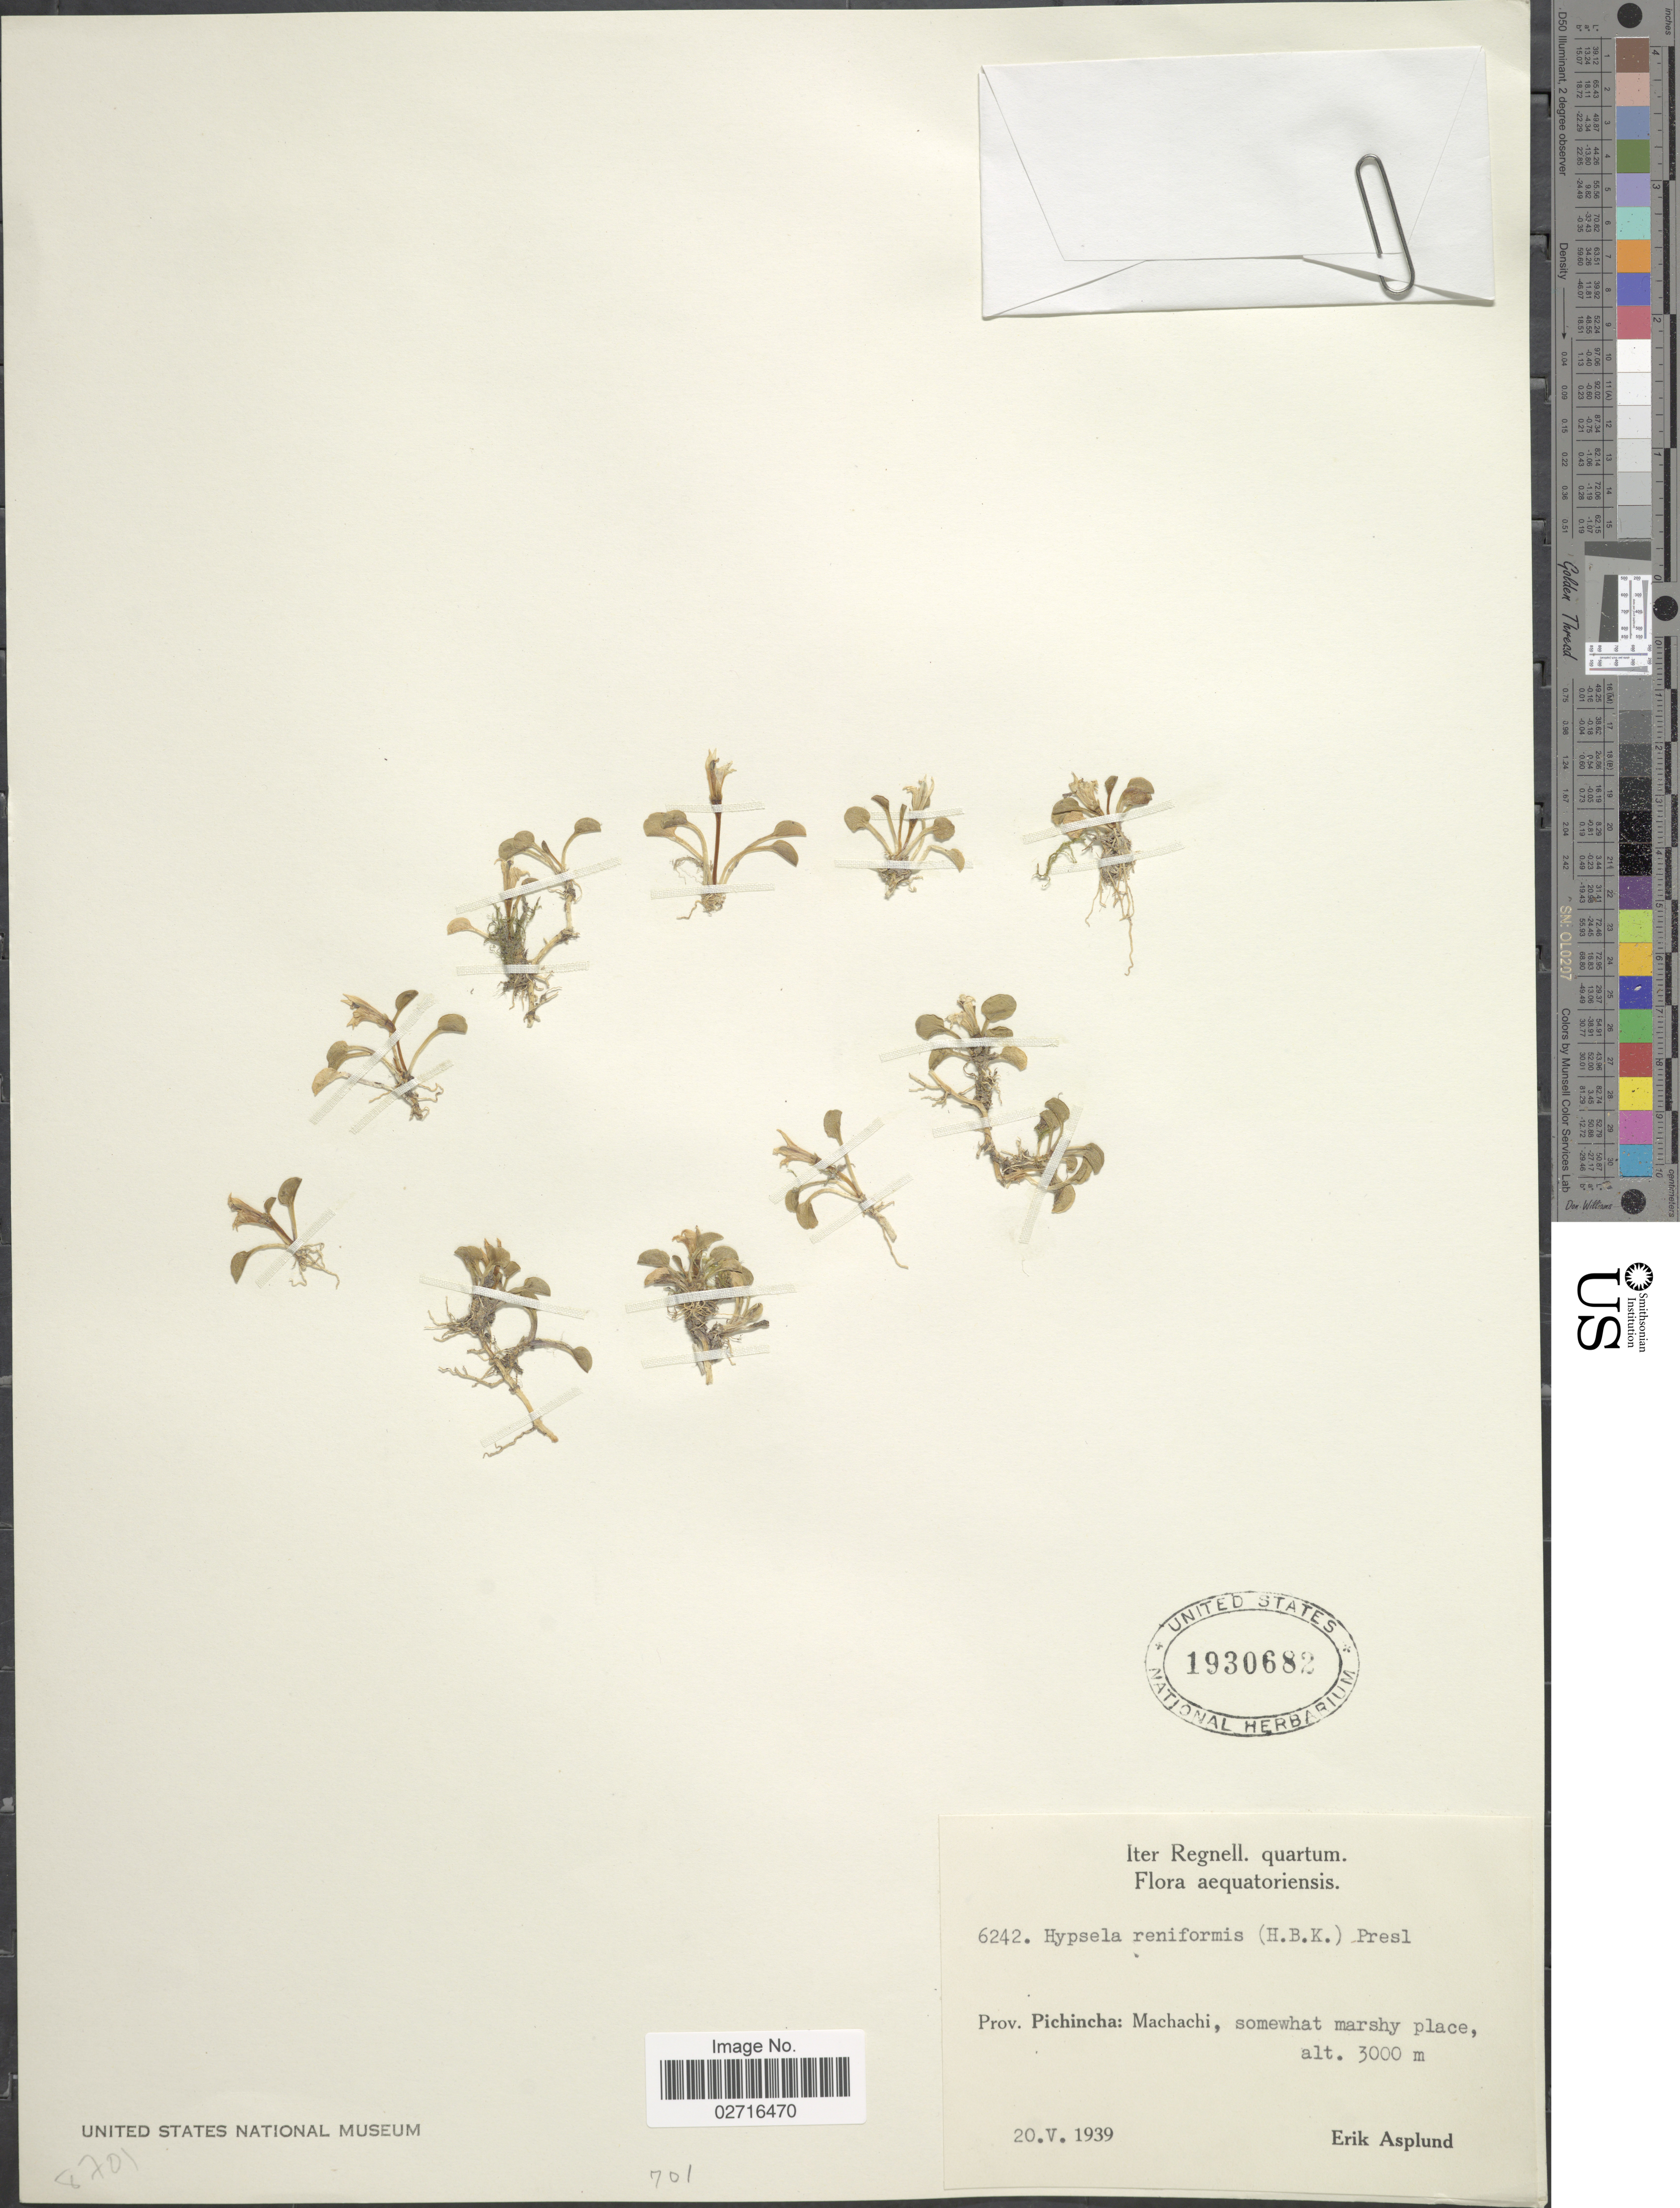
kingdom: Plantae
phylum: Tracheophyta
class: Magnoliopsida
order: Asterales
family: Campanulaceae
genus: Hypsela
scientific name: Hypsela reniformis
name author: (Kunth) C. Presl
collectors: E. Asplund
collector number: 6242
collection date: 1939-05-20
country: Ecuador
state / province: Pichincha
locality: Machachi, somewhat marshy place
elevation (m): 3000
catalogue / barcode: US 1930682